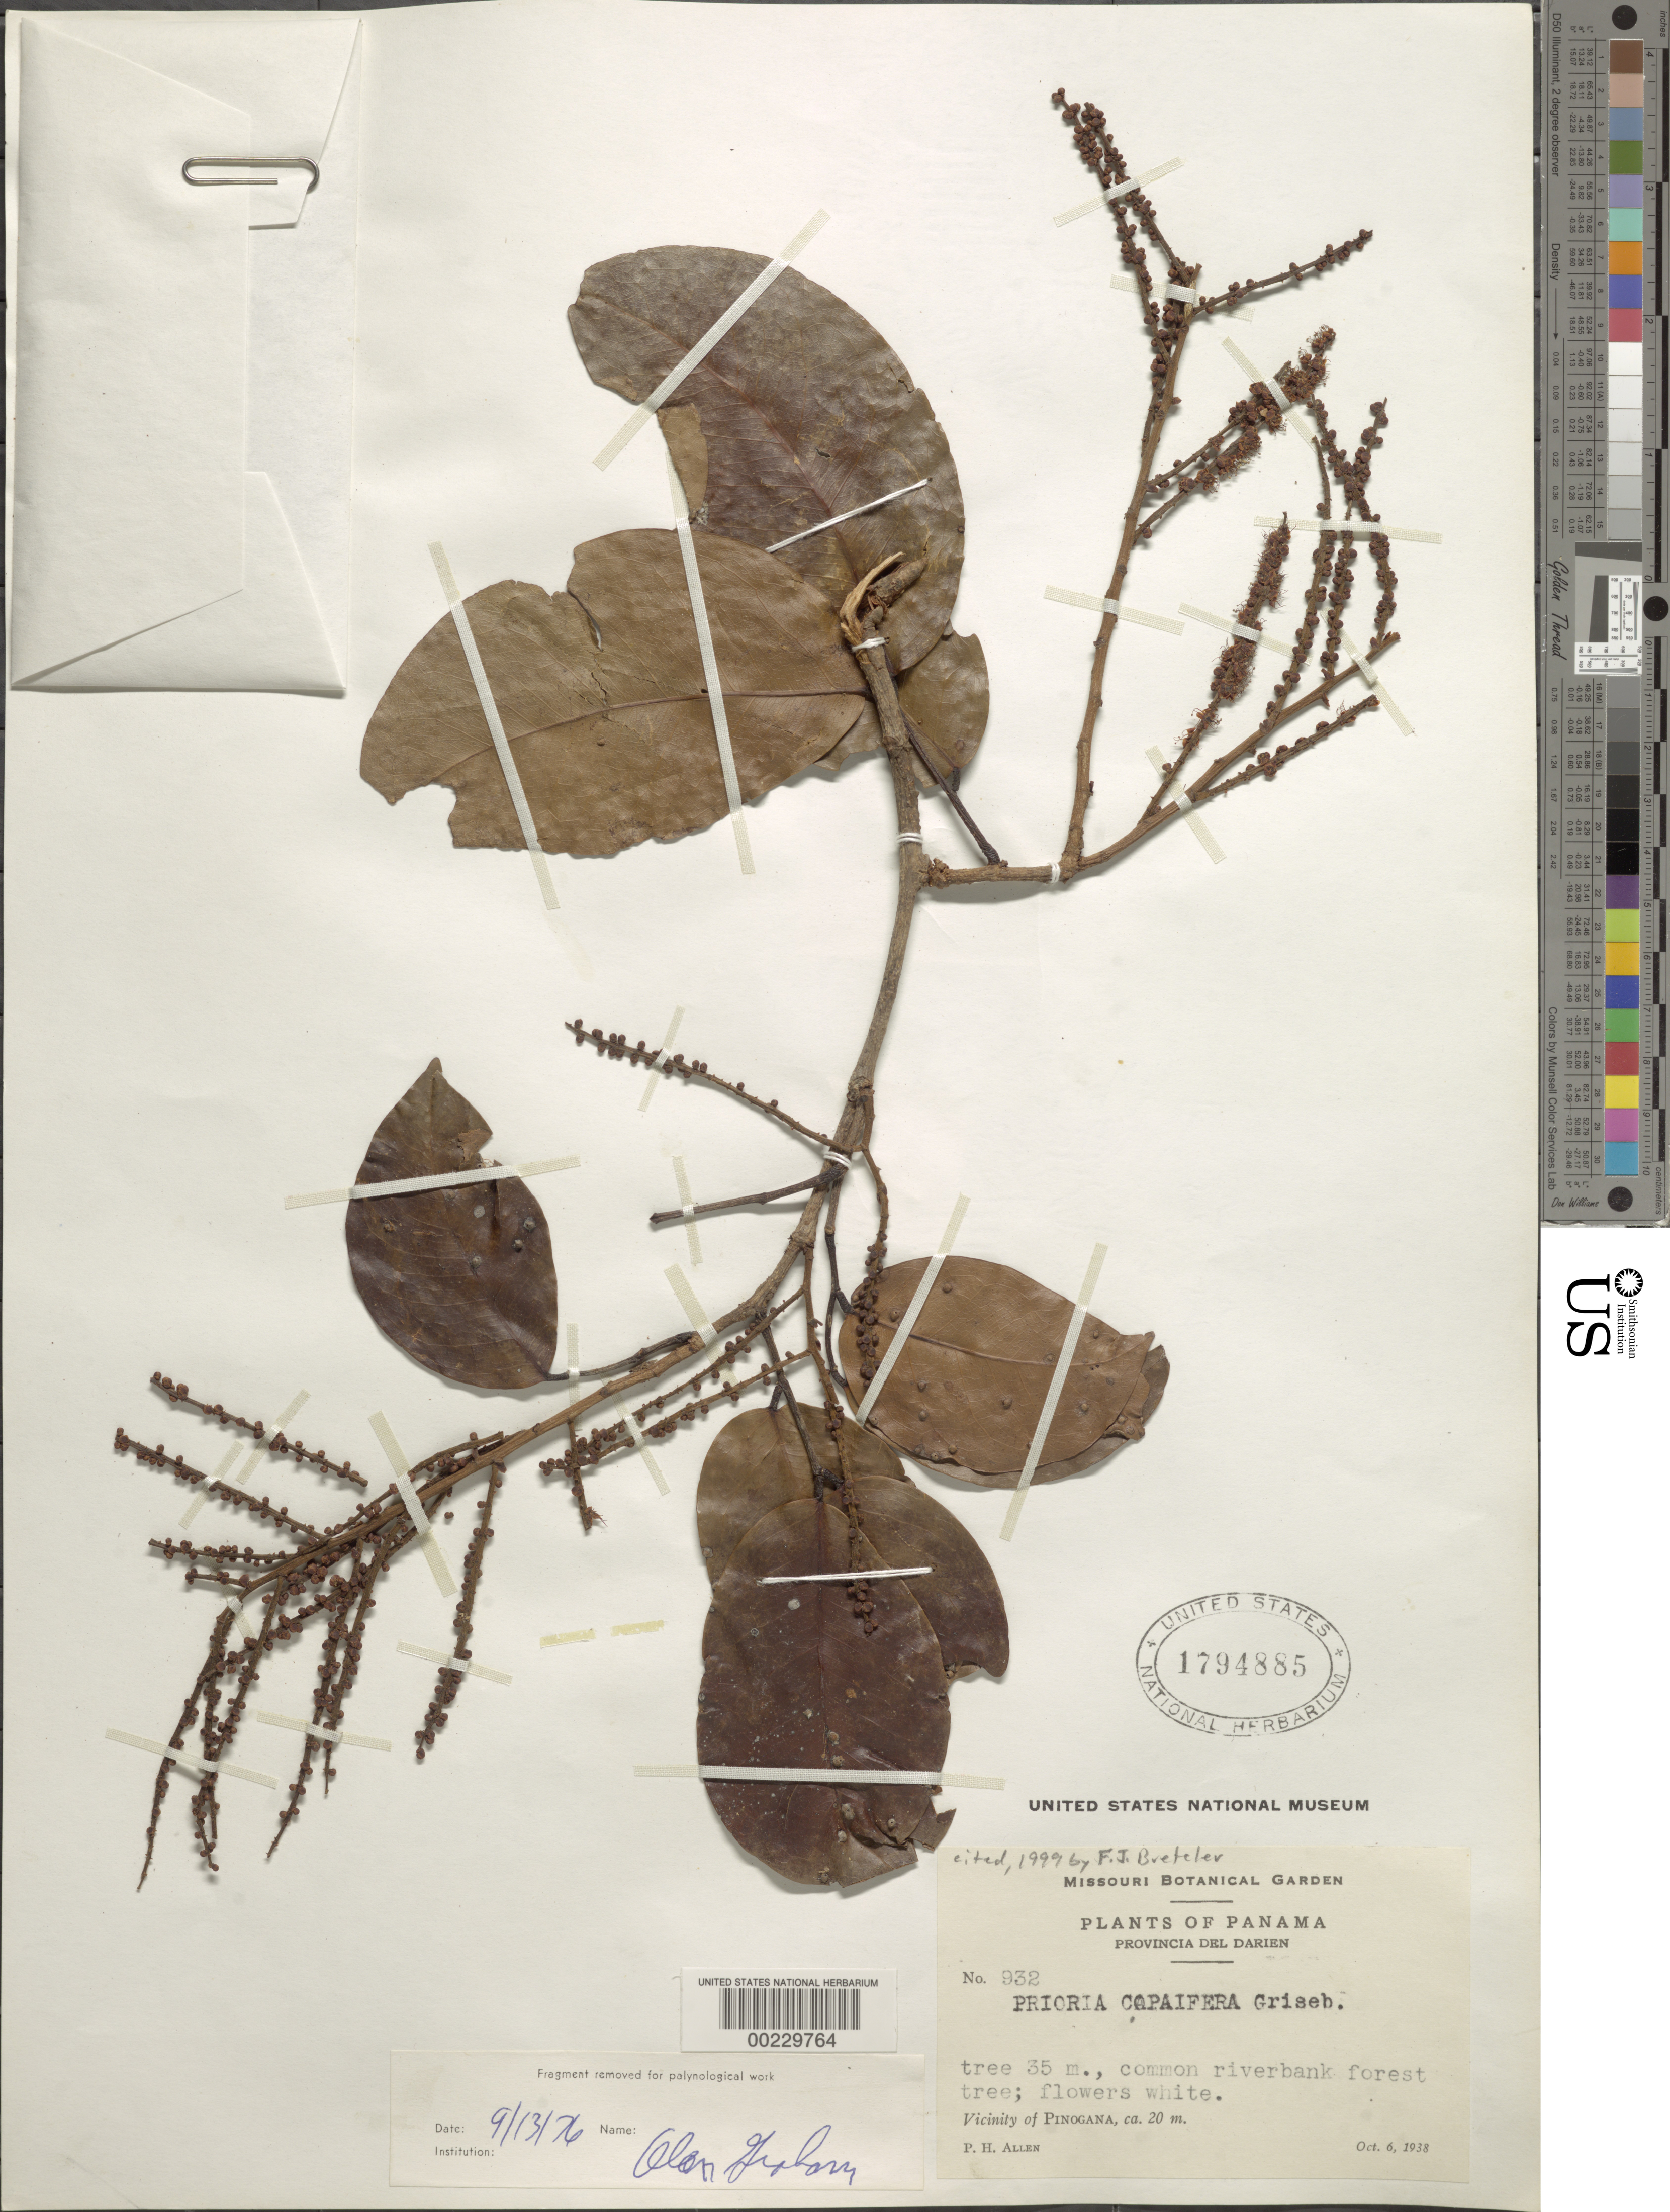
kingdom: Plantae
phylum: Tracheophyta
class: Magnoliopsida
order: Fabales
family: Fabaceae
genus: Prioria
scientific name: Prioria copaifera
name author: Griseb.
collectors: P. H. Allen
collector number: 932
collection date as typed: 06 Oct 1938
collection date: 1938-10-06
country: Panama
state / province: Darién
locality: Vicinity of Pinogana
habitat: Riverbank forest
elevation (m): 20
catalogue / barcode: US 1794885